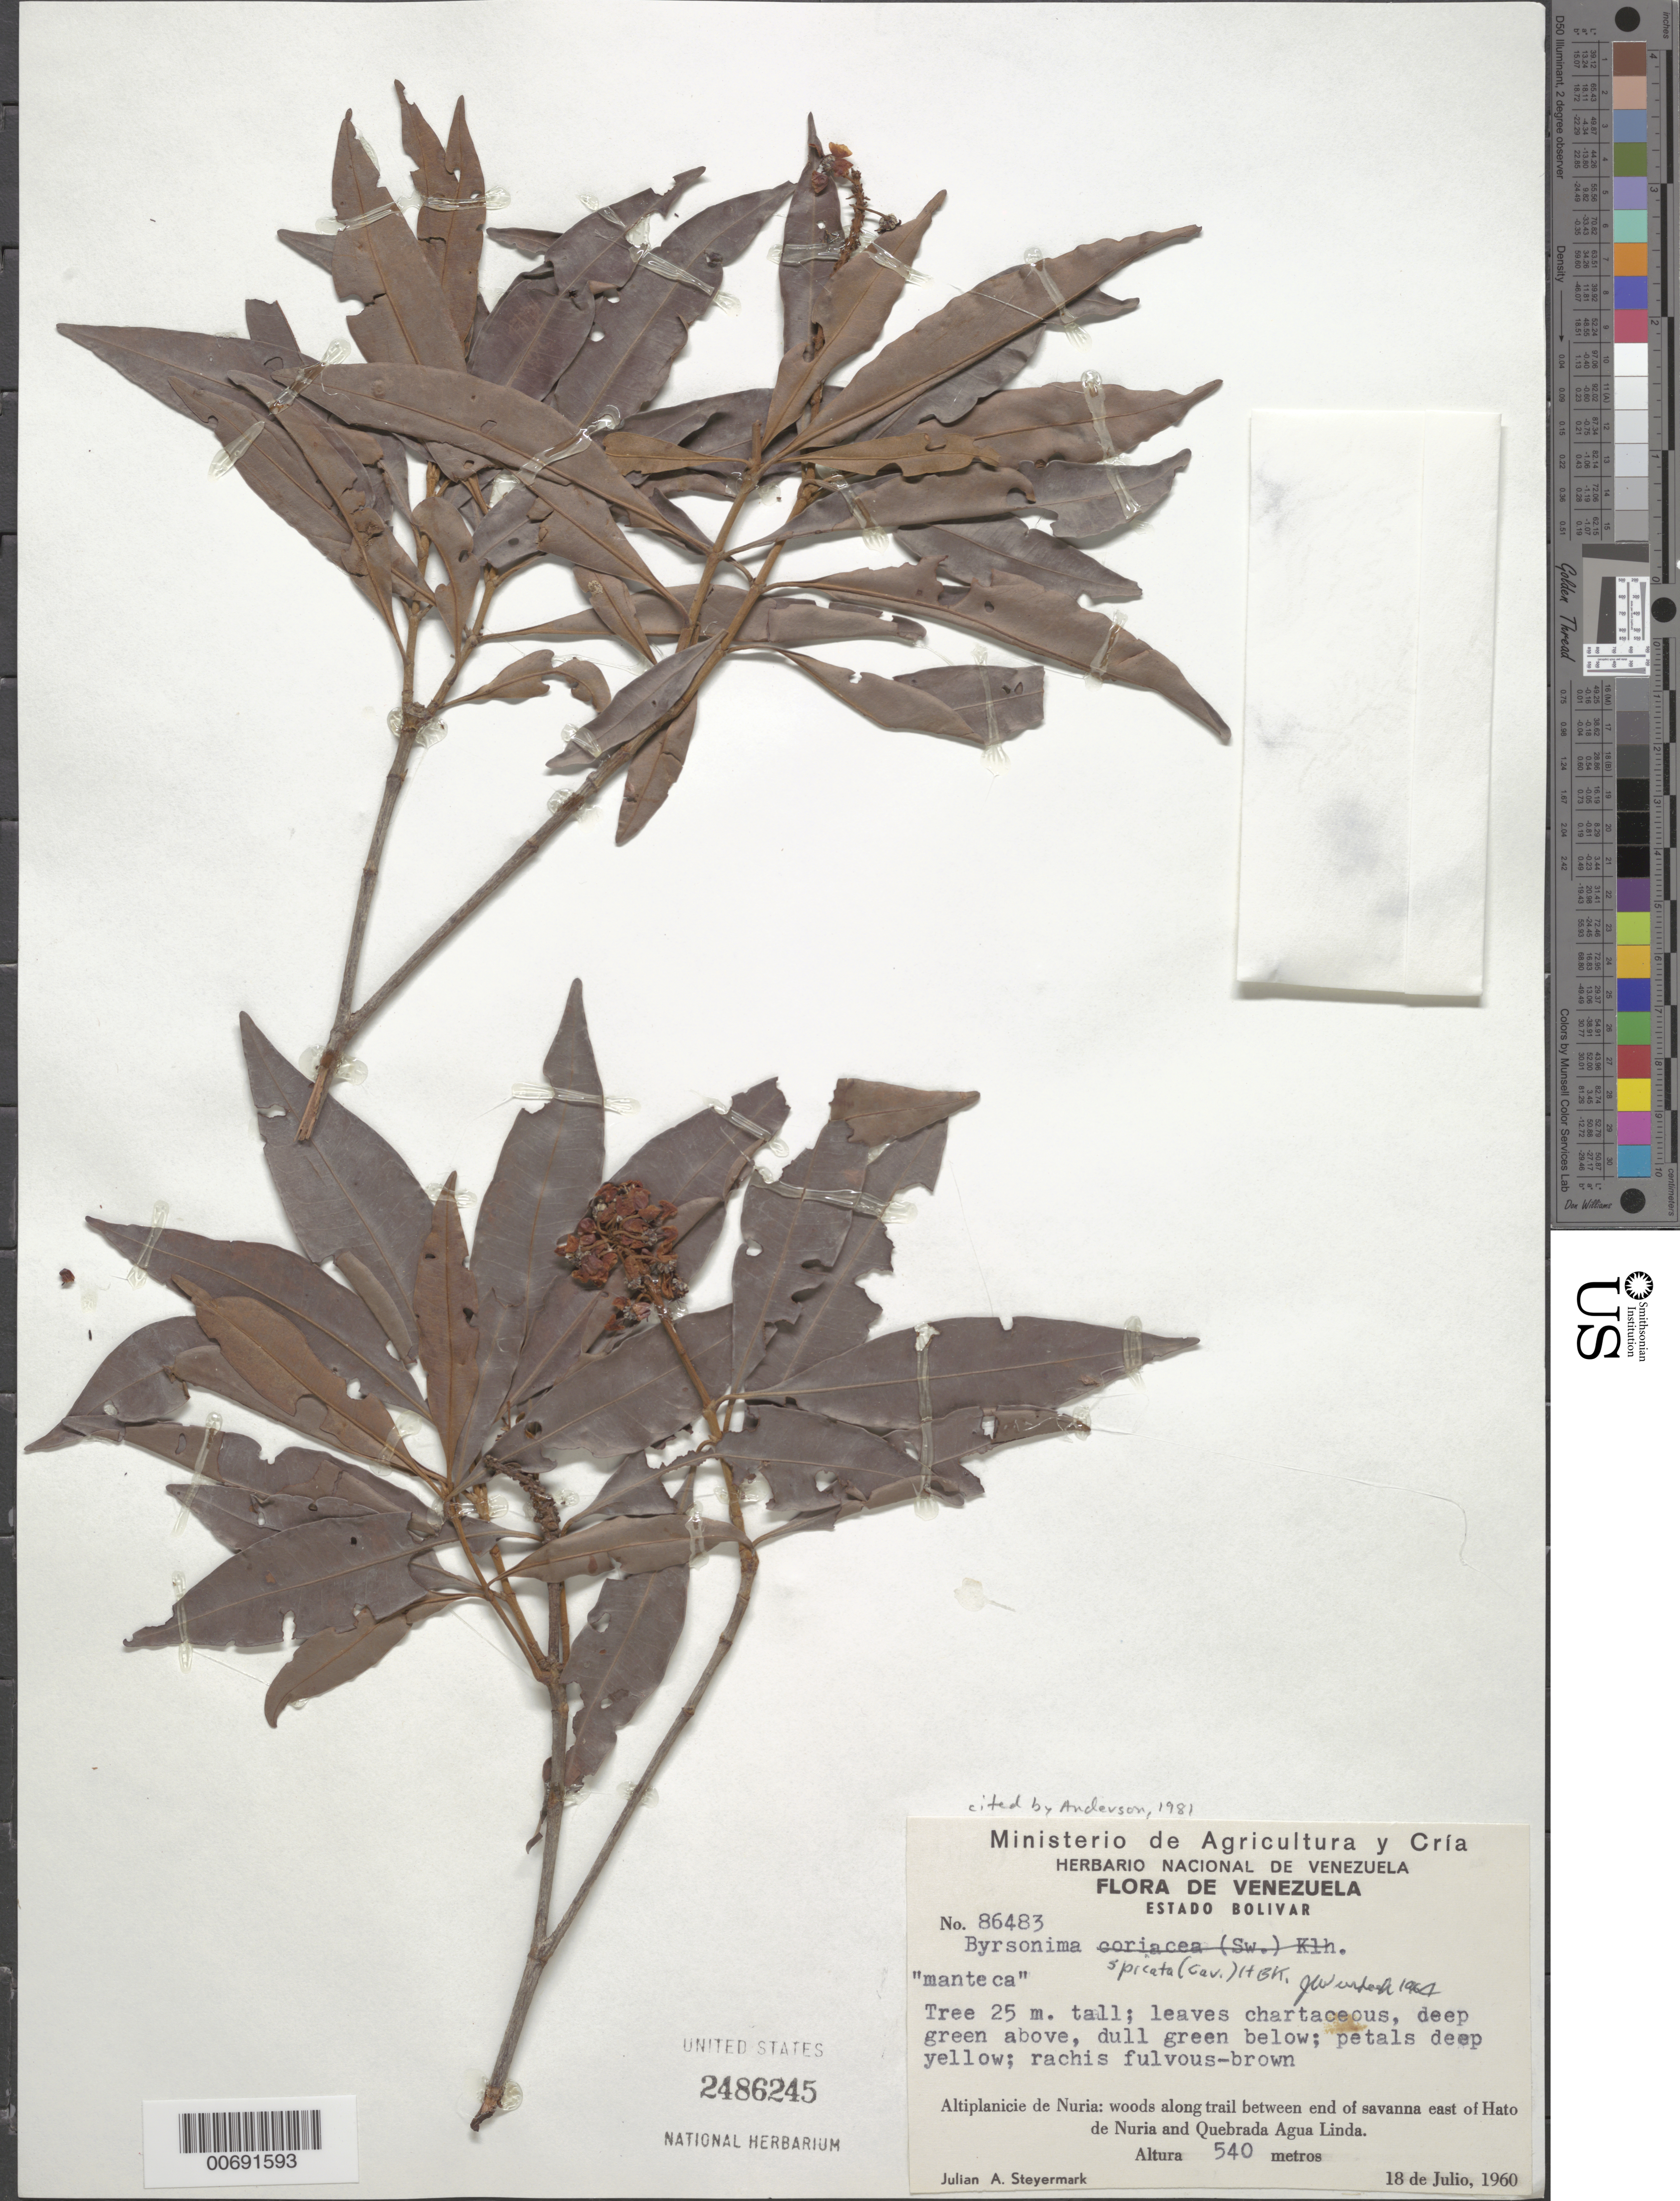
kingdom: Plantae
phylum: Tracheophyta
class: Magnoliopsida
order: Malpighiales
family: Malpighiaceae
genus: Byrsonima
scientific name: Byrsonima spicata (Cav.) DC.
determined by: Anderson, W. R., (MICH), University of Michigan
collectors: J. Steyermark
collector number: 86483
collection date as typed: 18-Jul-60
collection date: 1960-07-18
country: Venezuela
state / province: Bolívar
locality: Altiplanicie de Nuria, E of Hato de Nuria and quebrada Agua Linda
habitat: Woods along trail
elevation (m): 540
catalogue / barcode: US 2486245